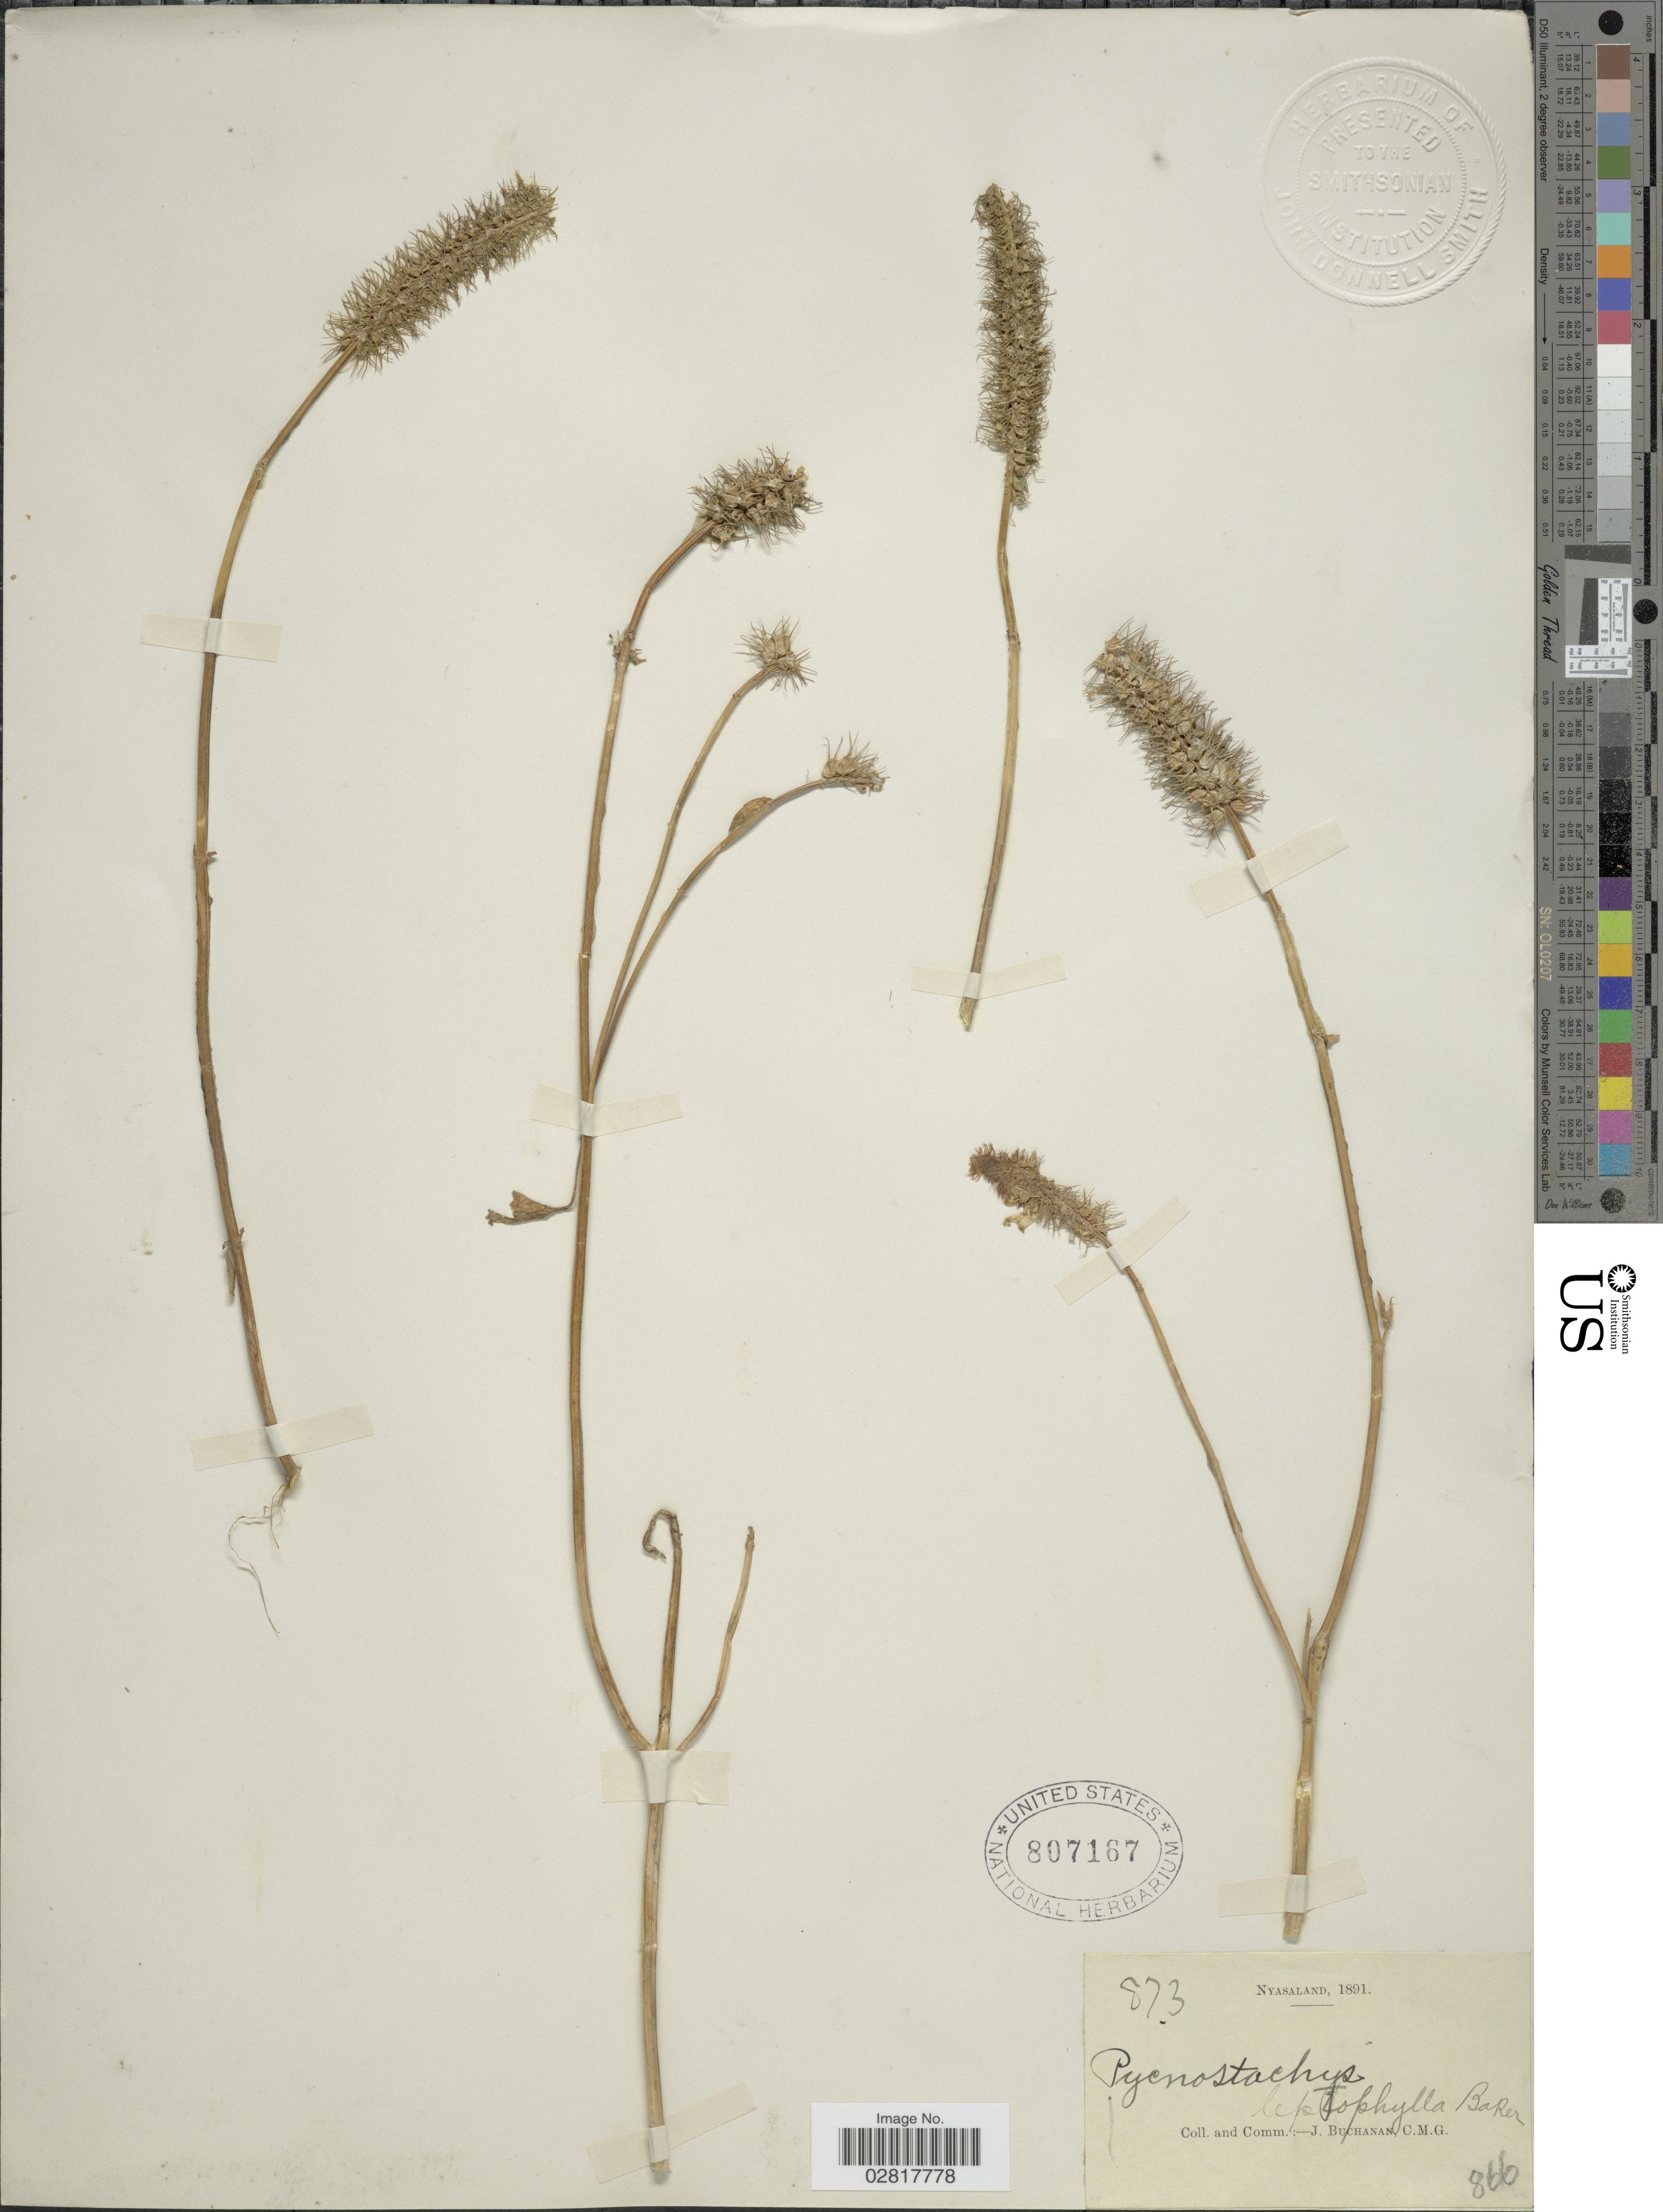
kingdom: Plantae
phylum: Tracheophyta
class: Magnoliopsida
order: Lamiales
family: Lamiaceae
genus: Pycnostachys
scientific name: Pycnostachys leptophylla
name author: Baker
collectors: J. Buchanan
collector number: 873/866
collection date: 1891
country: Malawi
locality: Nyasaland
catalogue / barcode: US 807167